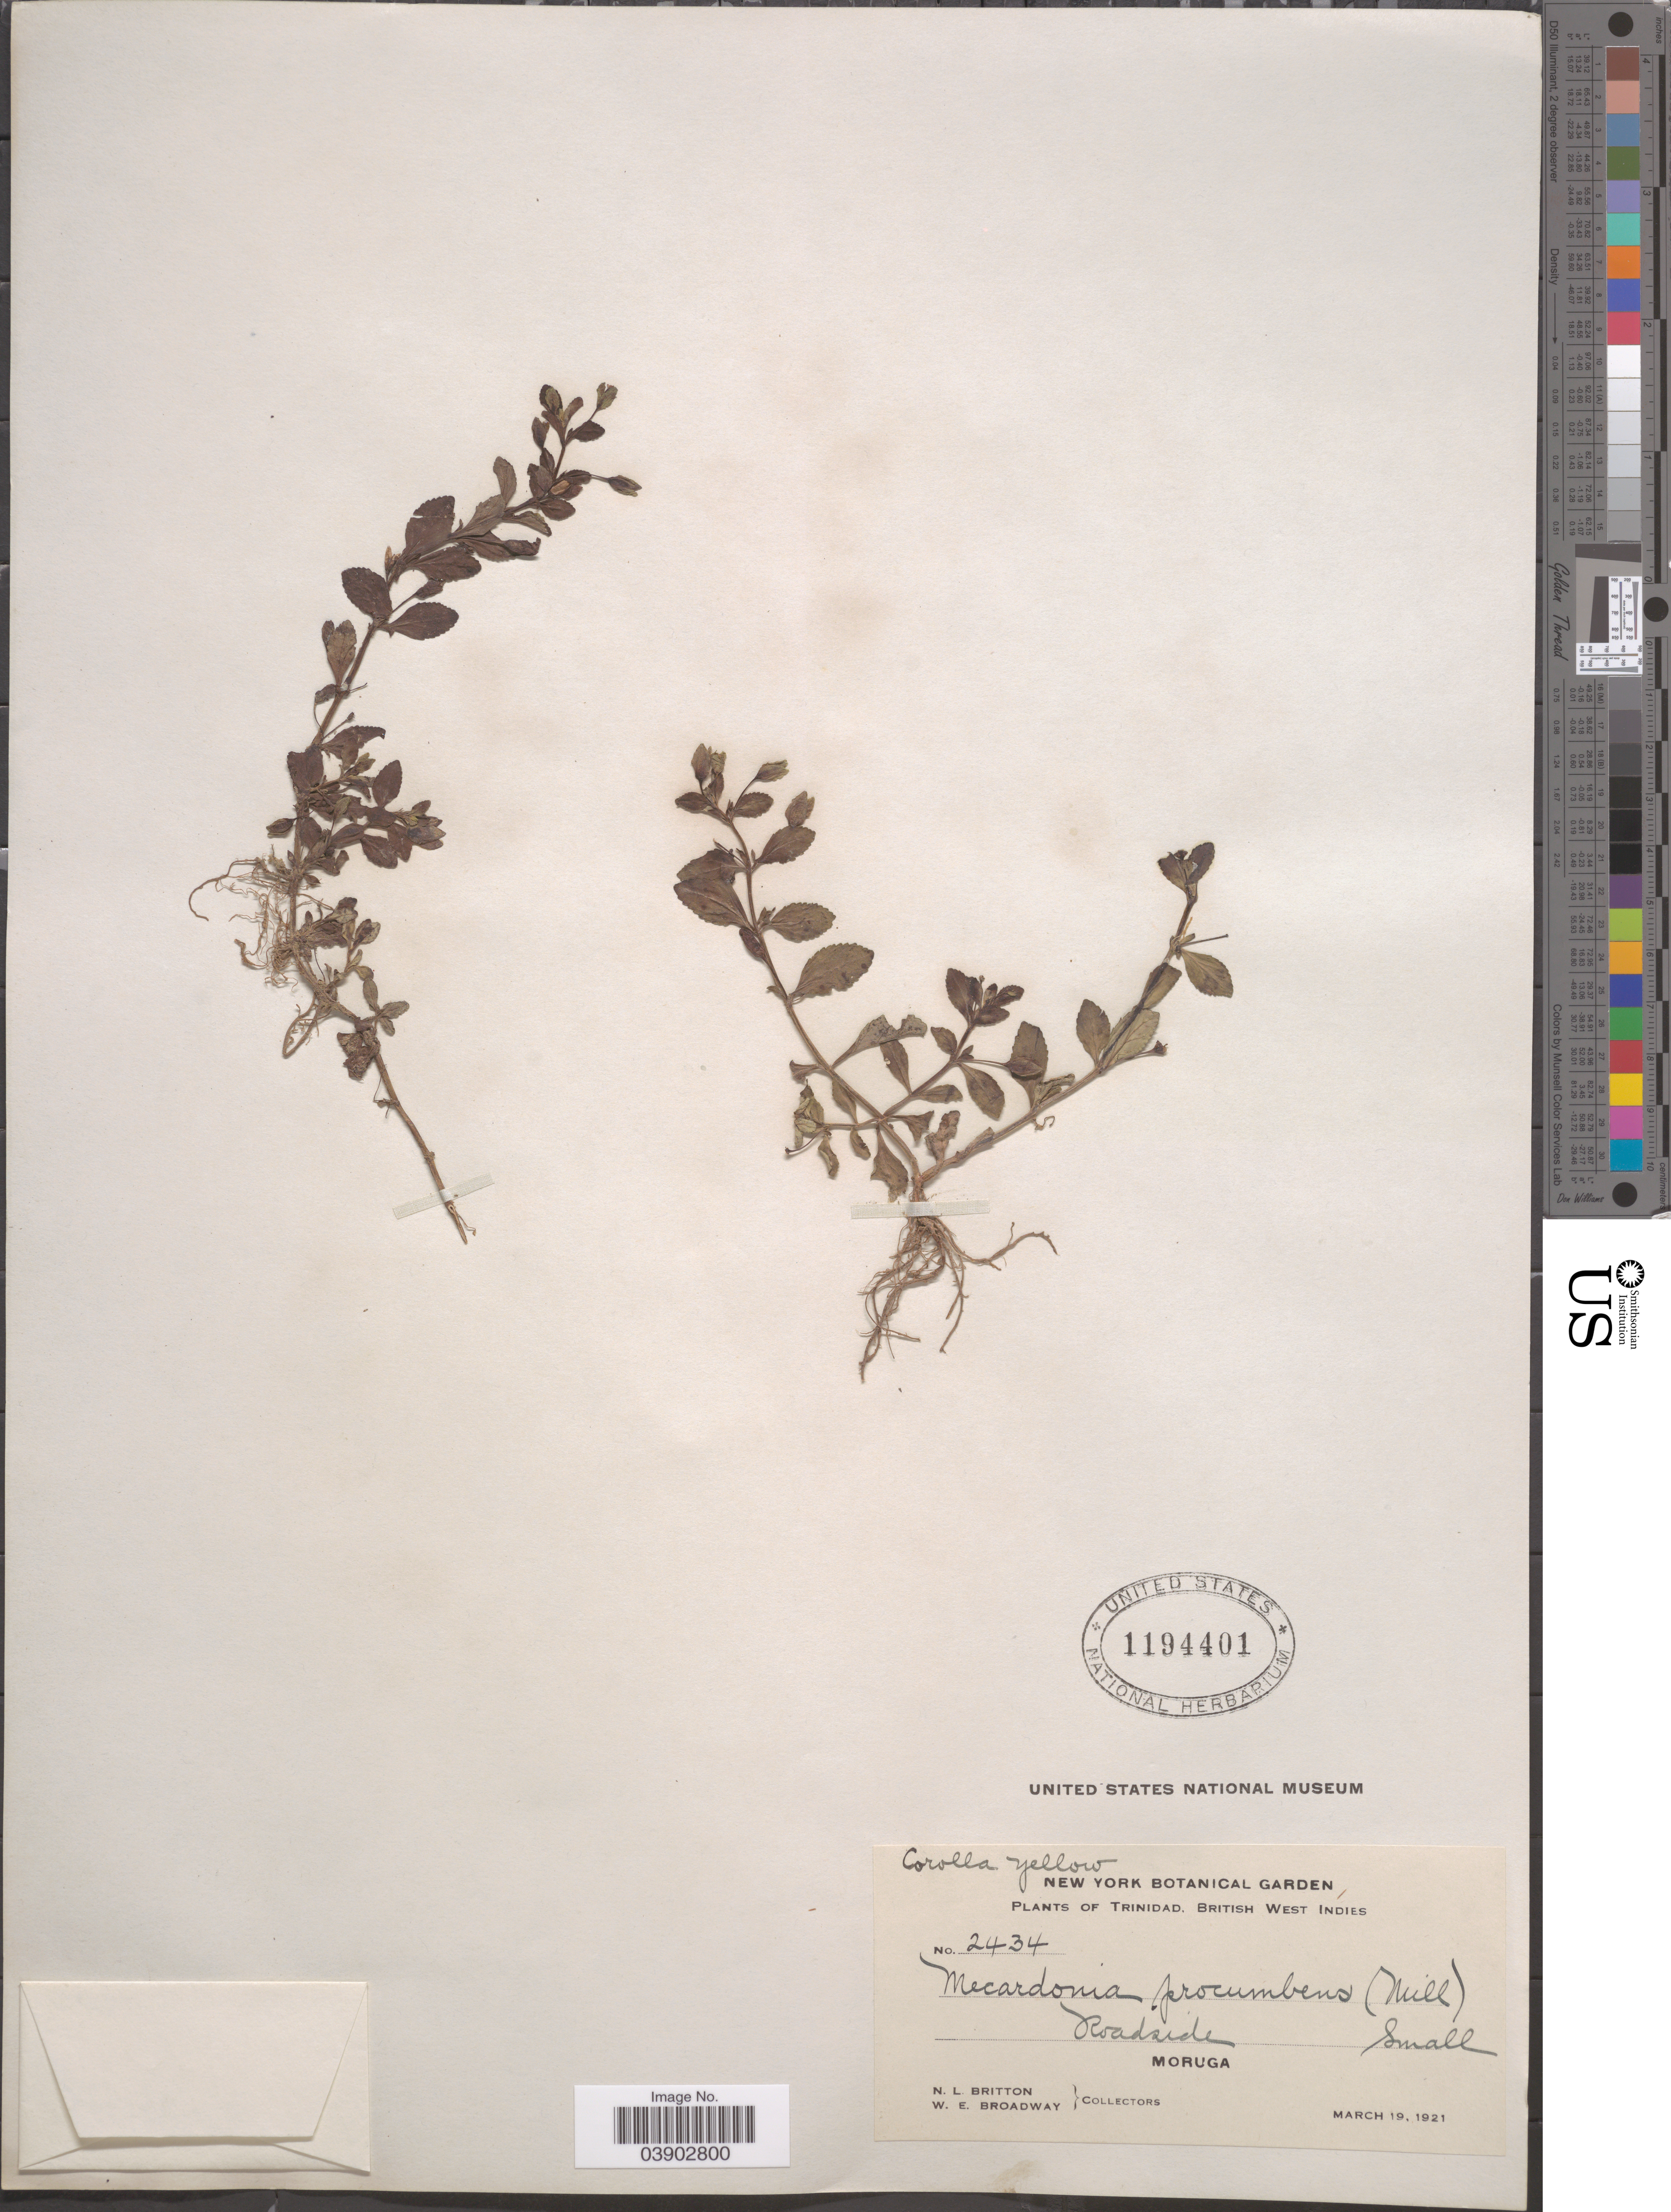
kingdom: Plantae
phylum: Tracheophyta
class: Magnoliopsida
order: Lamiales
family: Plantaginaceae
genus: Mecardonia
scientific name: Mecardonia procumbens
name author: (Mill.) Small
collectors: Mrs. N. L. Britton & W. E. Broadway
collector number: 2434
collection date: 1921-03-19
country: Trinidad and Tobago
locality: Trinidad, British West Indies. Roadside. Moruga.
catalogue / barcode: US 1194401